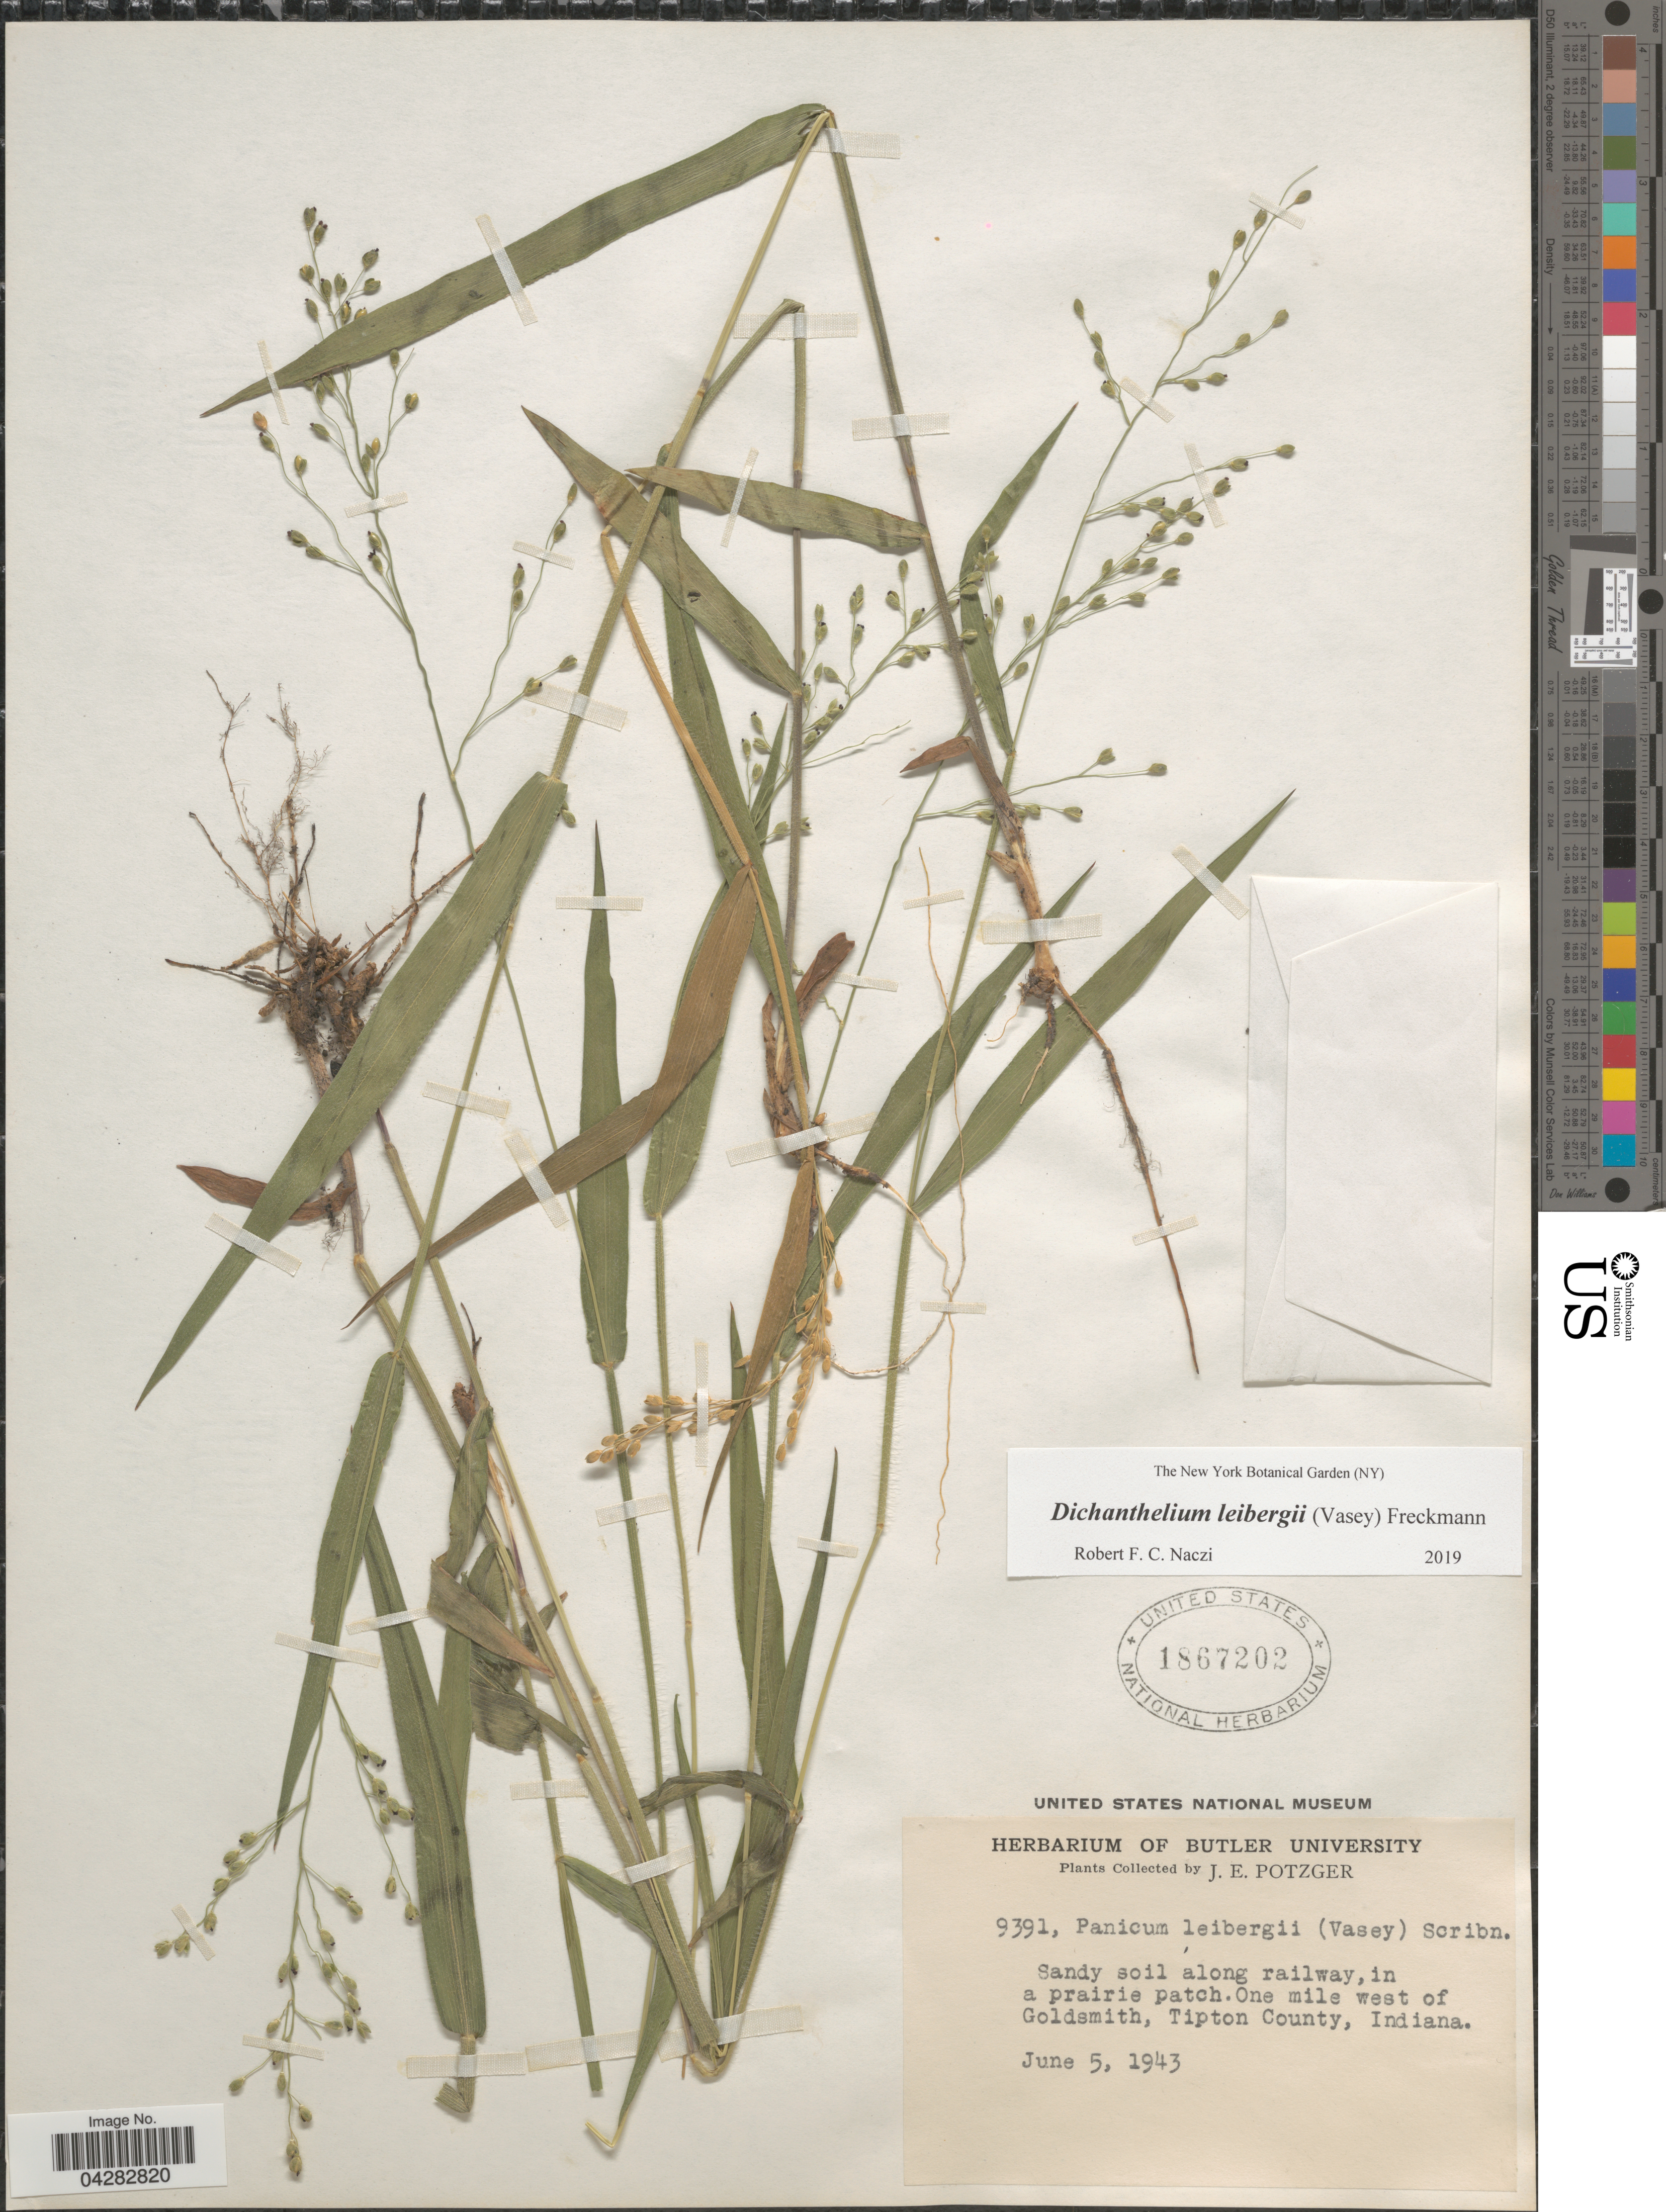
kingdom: Plantae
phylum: Tracheophyta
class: Liliopsida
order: Poales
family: Poaceae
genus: Dichanthelium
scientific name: Dichanthelium leibergii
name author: (Vasey) Gould & C.A. Clark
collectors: J. Potzger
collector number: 9391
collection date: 1943-06-05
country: United States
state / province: Indiana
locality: Sandy soil along railway, in a prairie patch. One mile west of Goldsmith, Tipton County.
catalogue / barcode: US 1867202